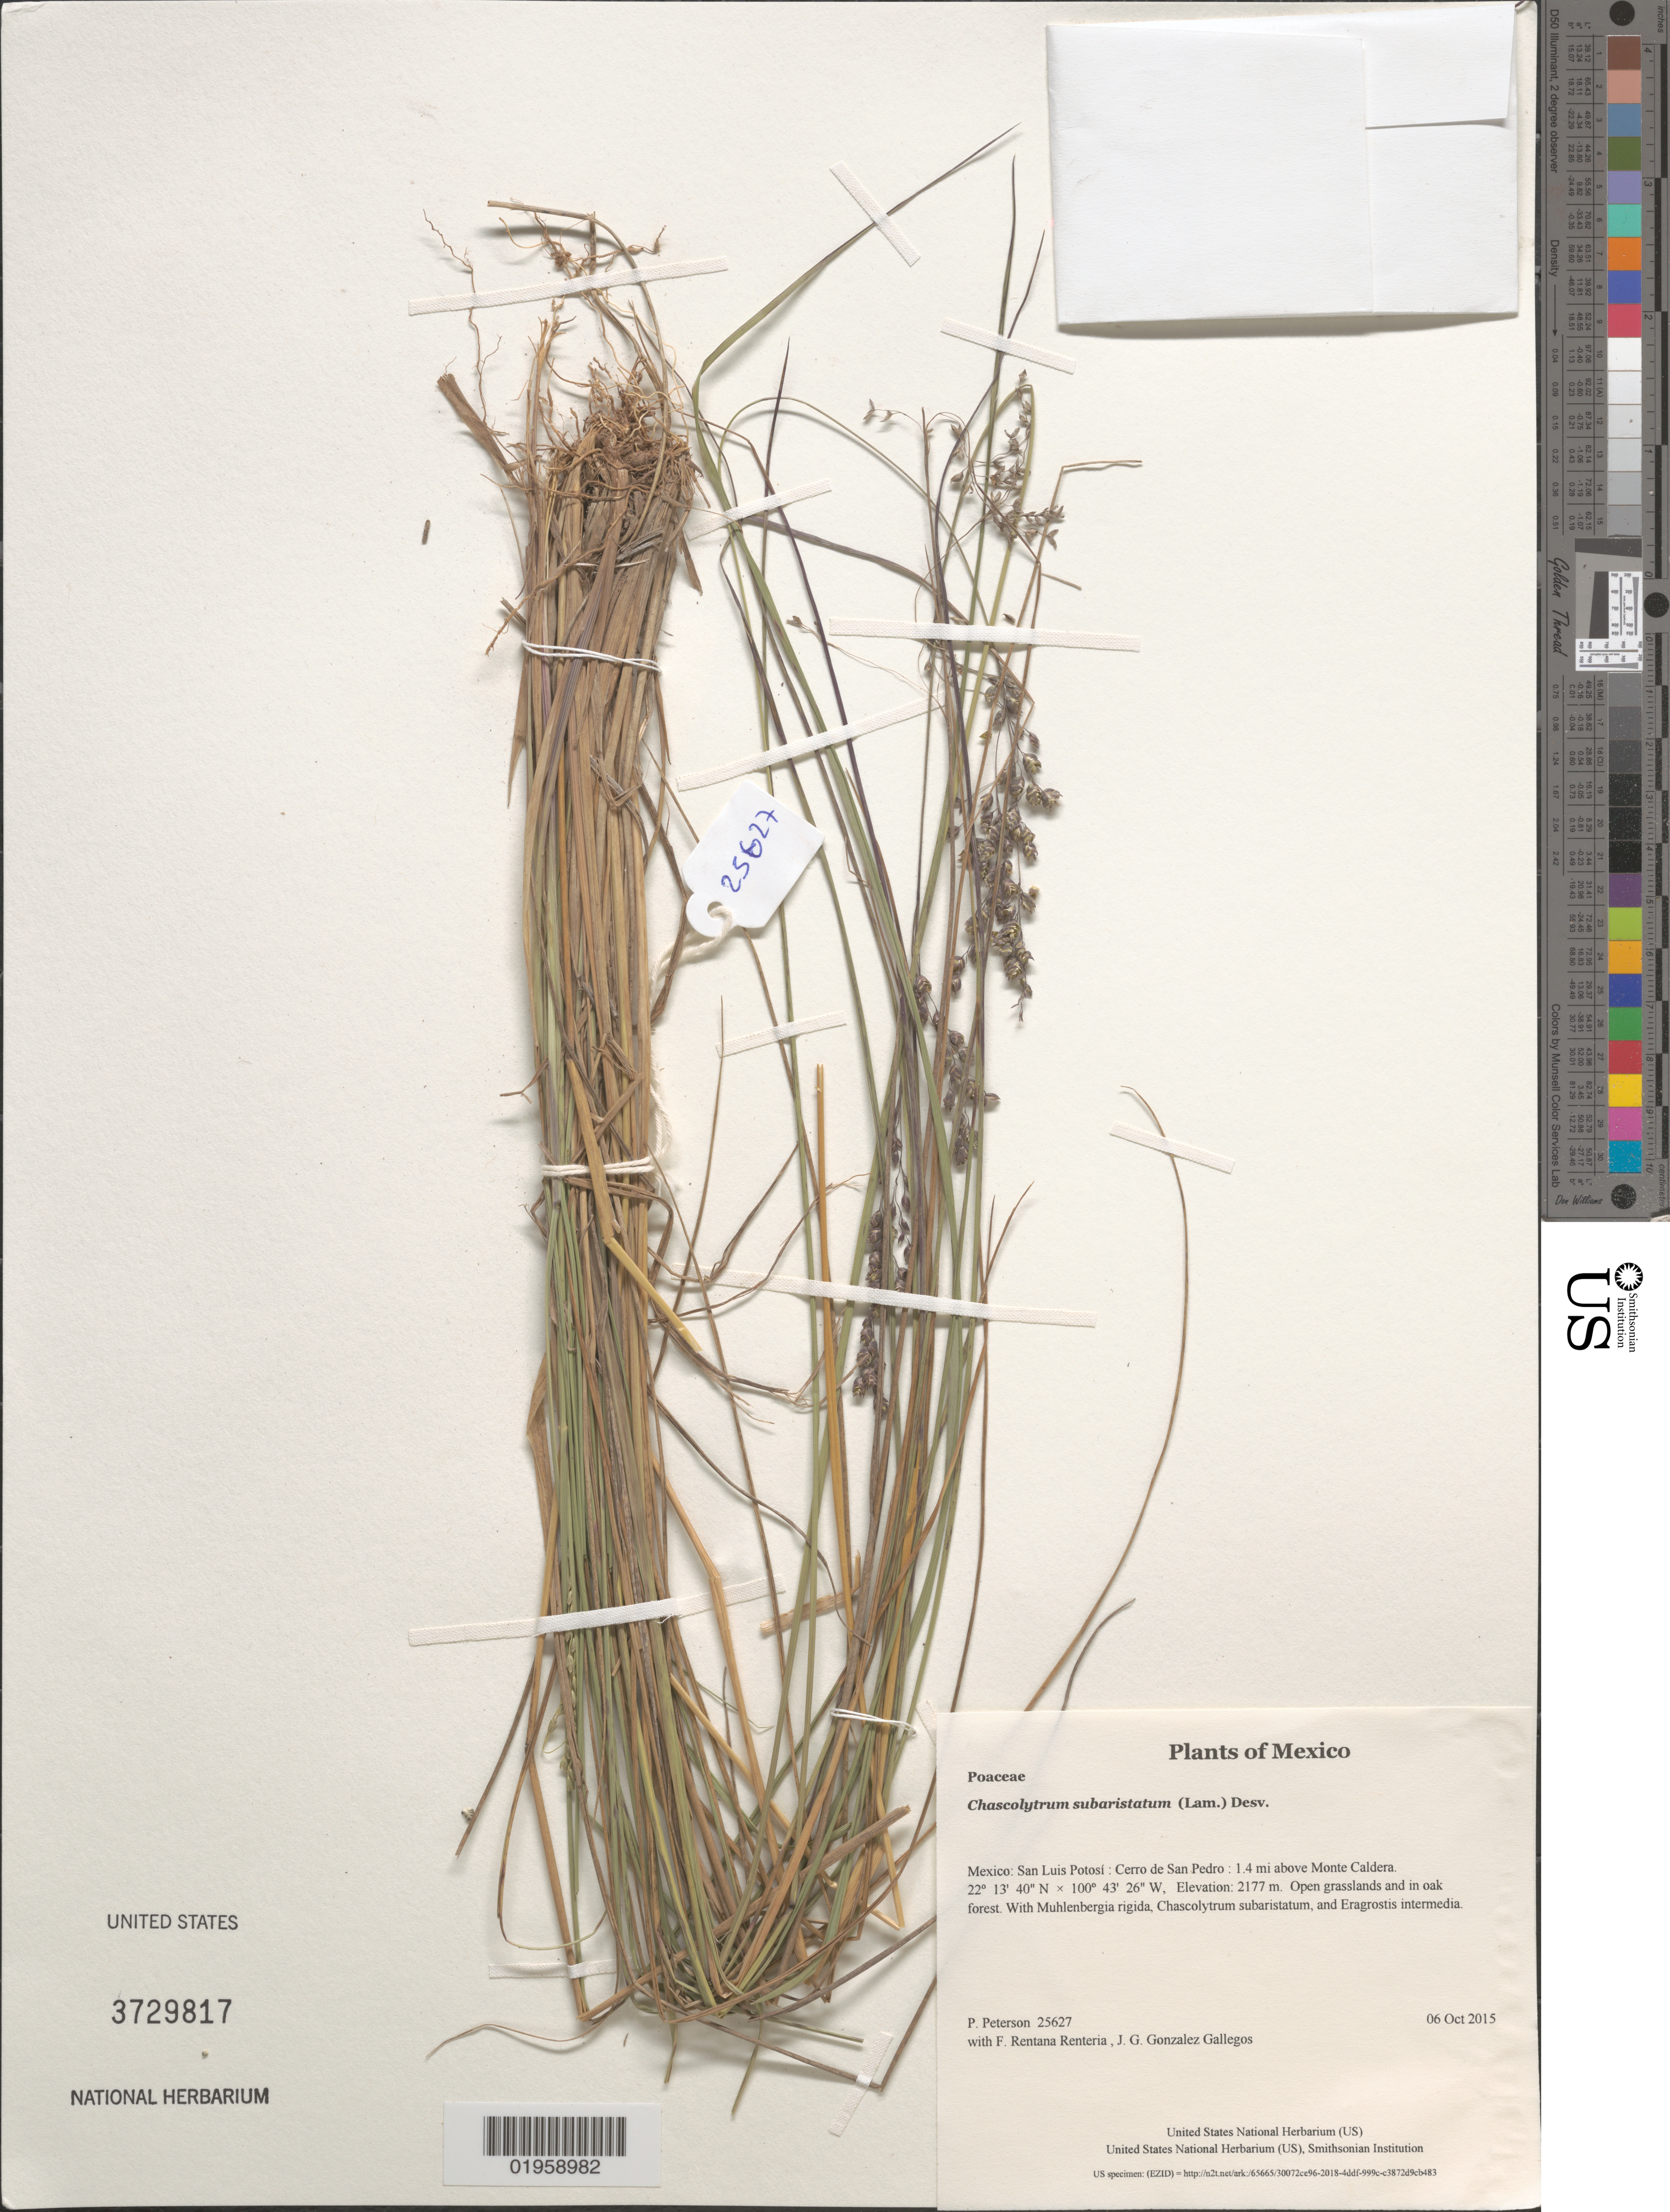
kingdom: Plantae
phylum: Tracheophyta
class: Liliopsida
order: Poales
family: Poaceae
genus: Chascolytrum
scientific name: Chascolytrum subaristatum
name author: (Lam.) Desv.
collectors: P. M. Peterson, F. Rentana Renteria & J. G. Gonzalez Gallegos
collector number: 25627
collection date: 2015-10-06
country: Mexico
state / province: San Luis Potosí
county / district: Cerro de San Pedro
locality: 1.4 mi above Monte Caldera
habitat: Open grasslands and in oak forest.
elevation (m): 2177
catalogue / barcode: US 3729817